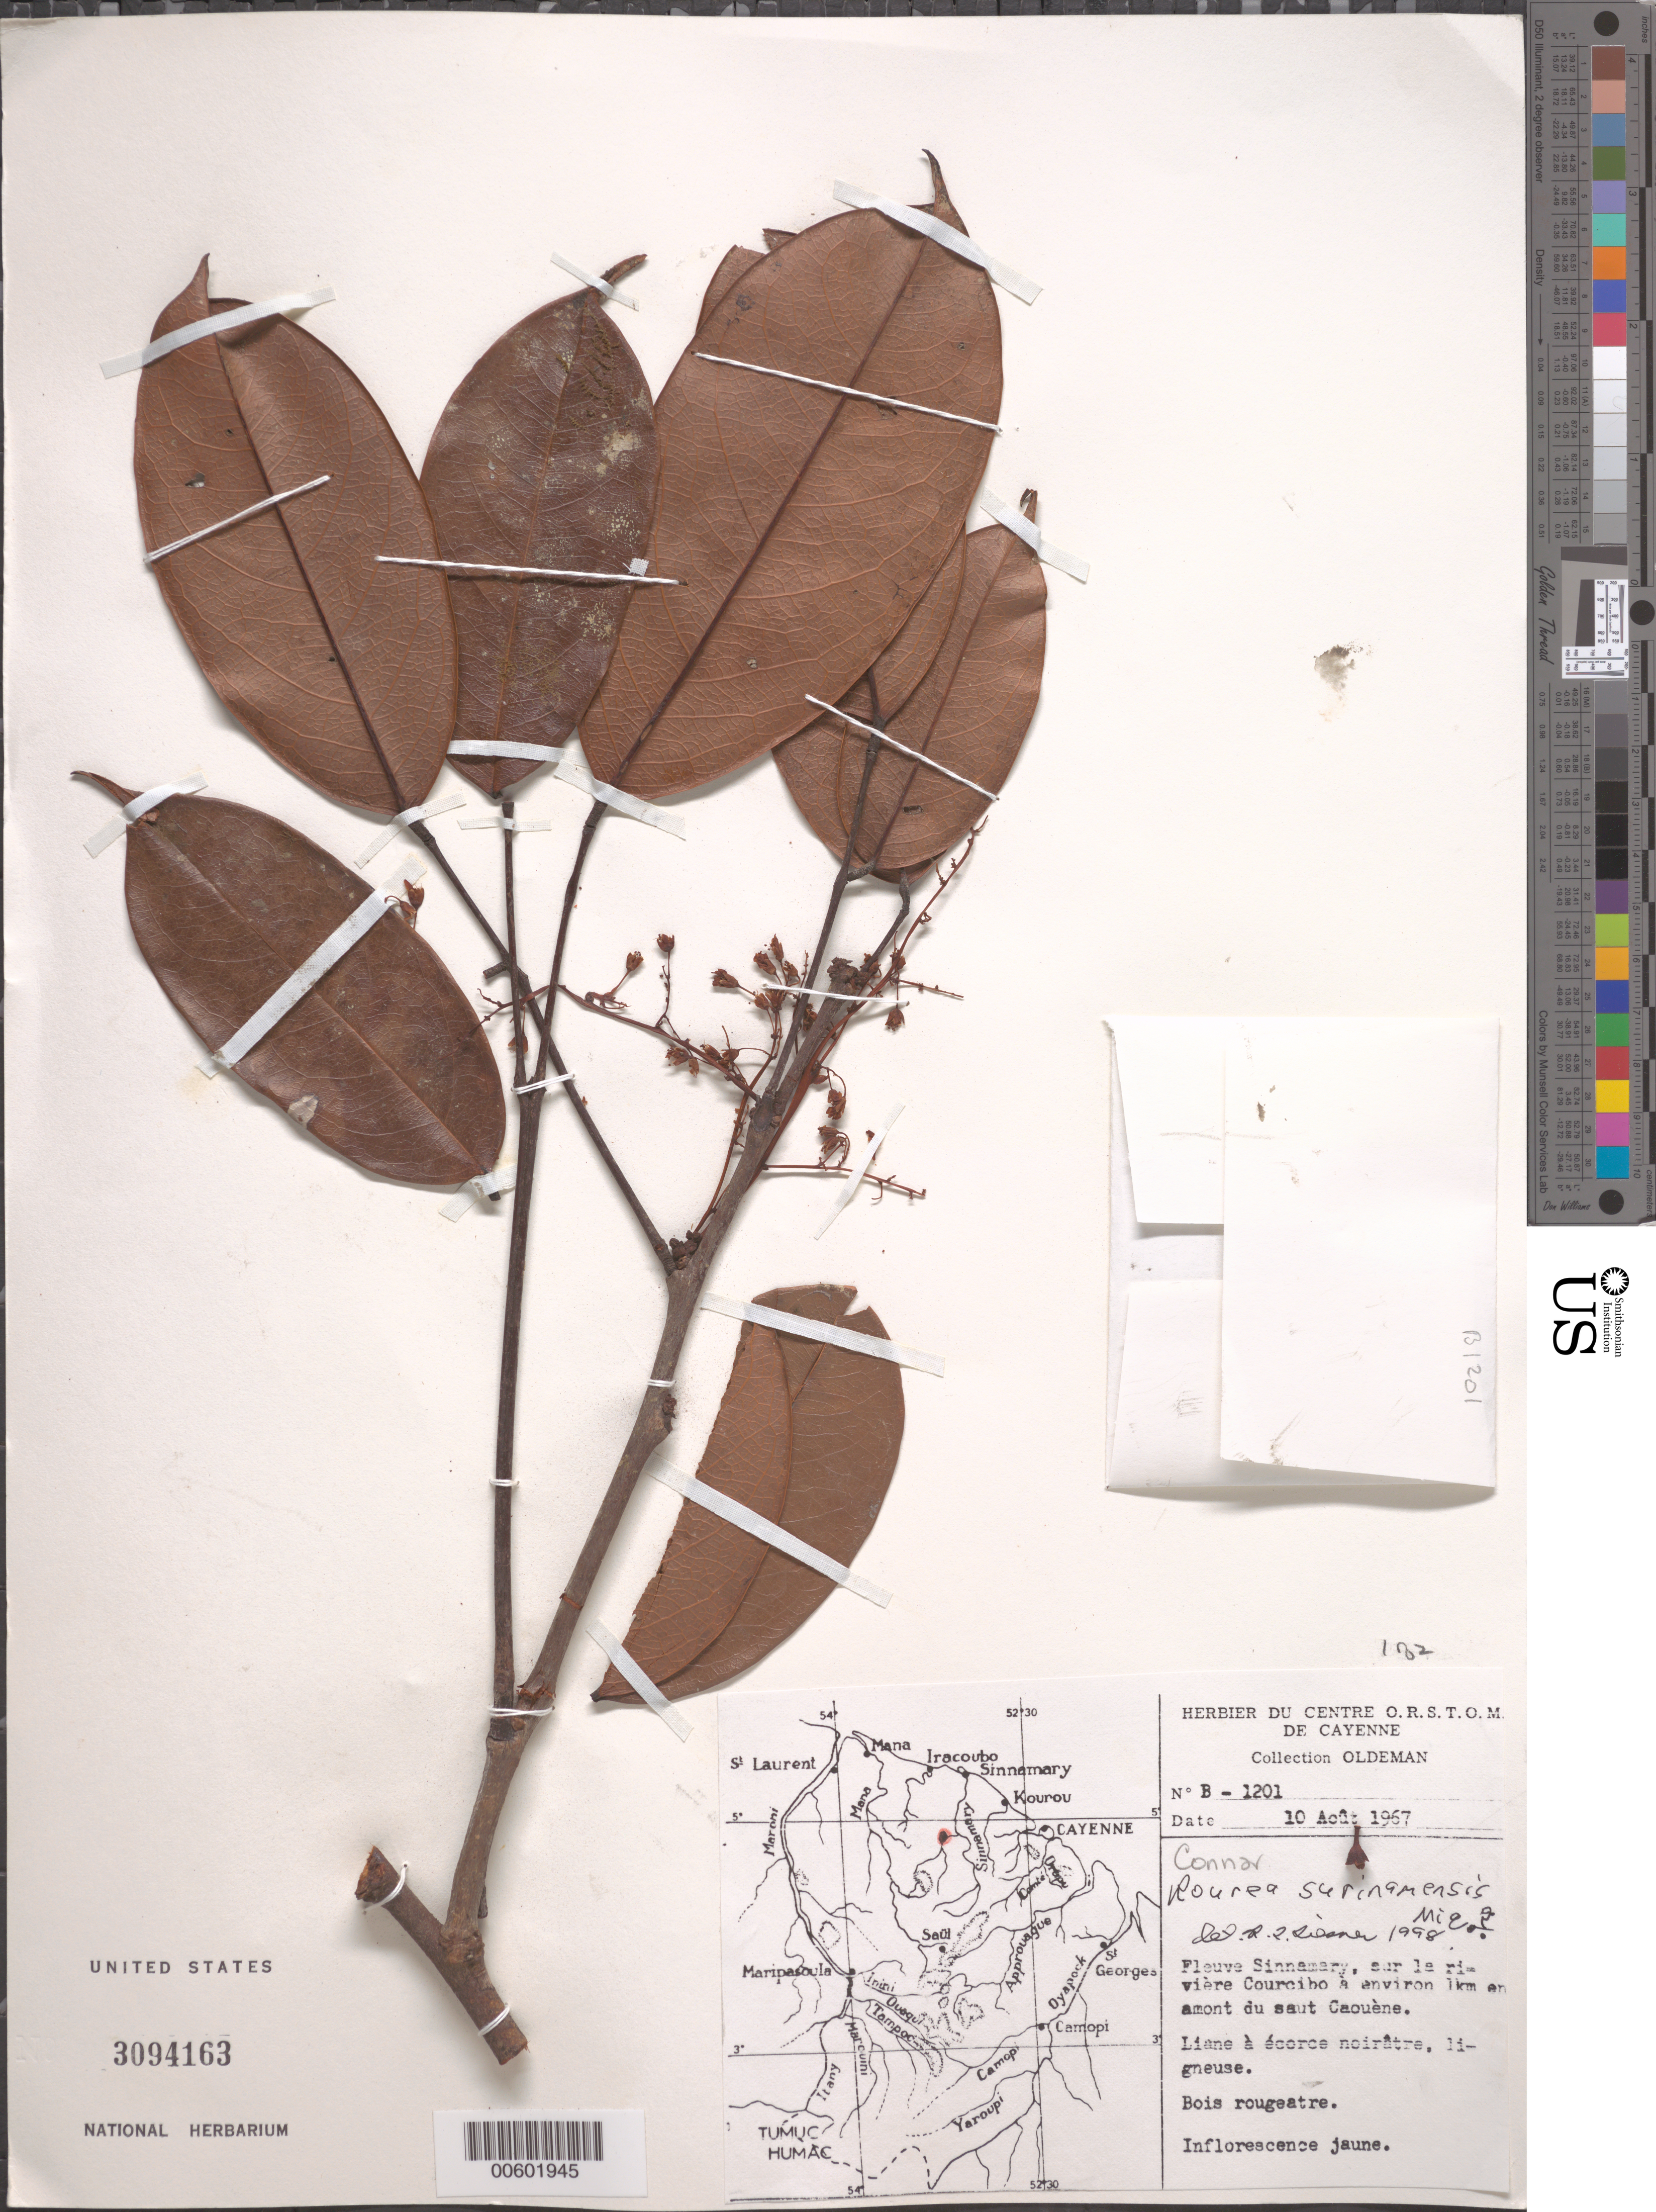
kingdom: Plantae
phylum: Tracheophyta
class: Magnoliopsida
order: Oxalidales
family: Connaraceae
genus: Rourea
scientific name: Rourea surinamensis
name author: Miq.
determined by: Liesner, R. L.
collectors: R. Oldeman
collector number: B 1201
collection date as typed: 10-Aug-67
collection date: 1967-08-10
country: French Guiana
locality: Fleuve Sinnamary, sur la Rivière Courcibo a environ 1 km en amont du saut Caouène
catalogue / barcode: US 3094163